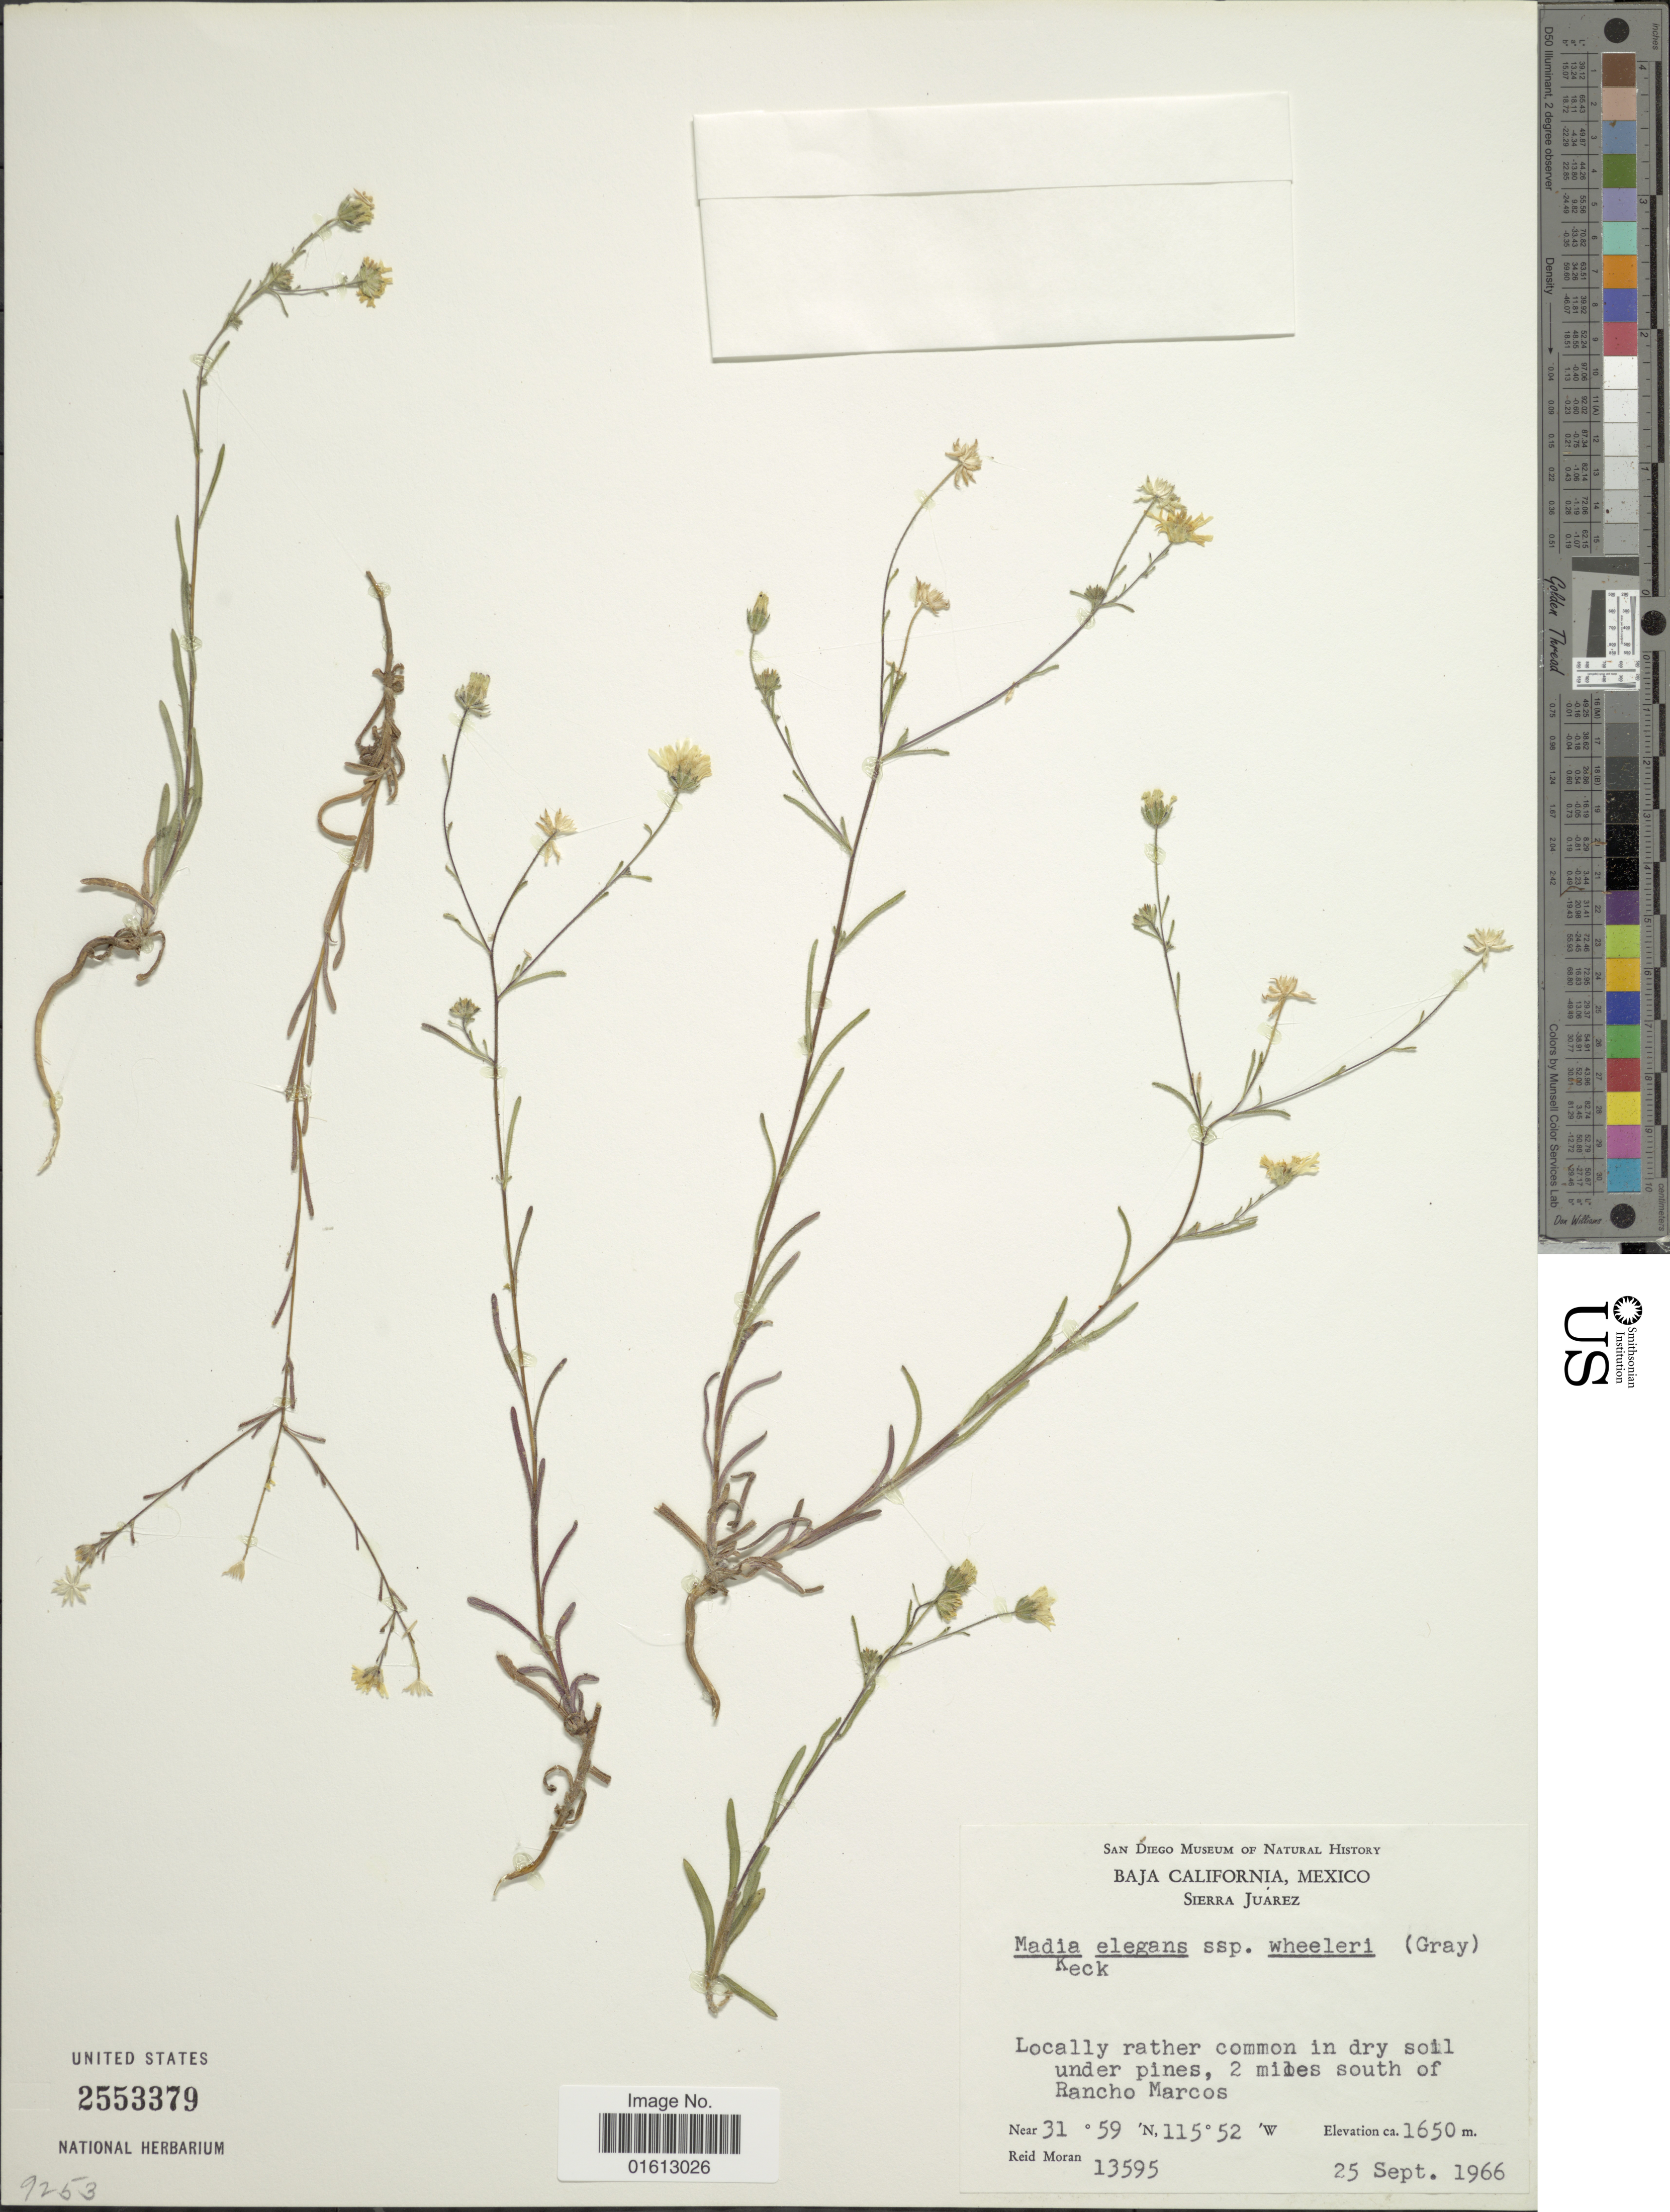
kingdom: Plantae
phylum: Tracheophyta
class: Magnoliopsida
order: Asterales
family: Asteraceae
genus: Madia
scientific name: Madia elegans subsp. densifolia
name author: (Greene) D.D. Keck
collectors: R. V. Moran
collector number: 13595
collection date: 1966-09-25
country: Mexico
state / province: Baja California Norte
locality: Baja California, Mexico, Sierra Juarez, 2 miles south of Rancho Marcos.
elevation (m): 1650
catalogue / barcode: US 2553379